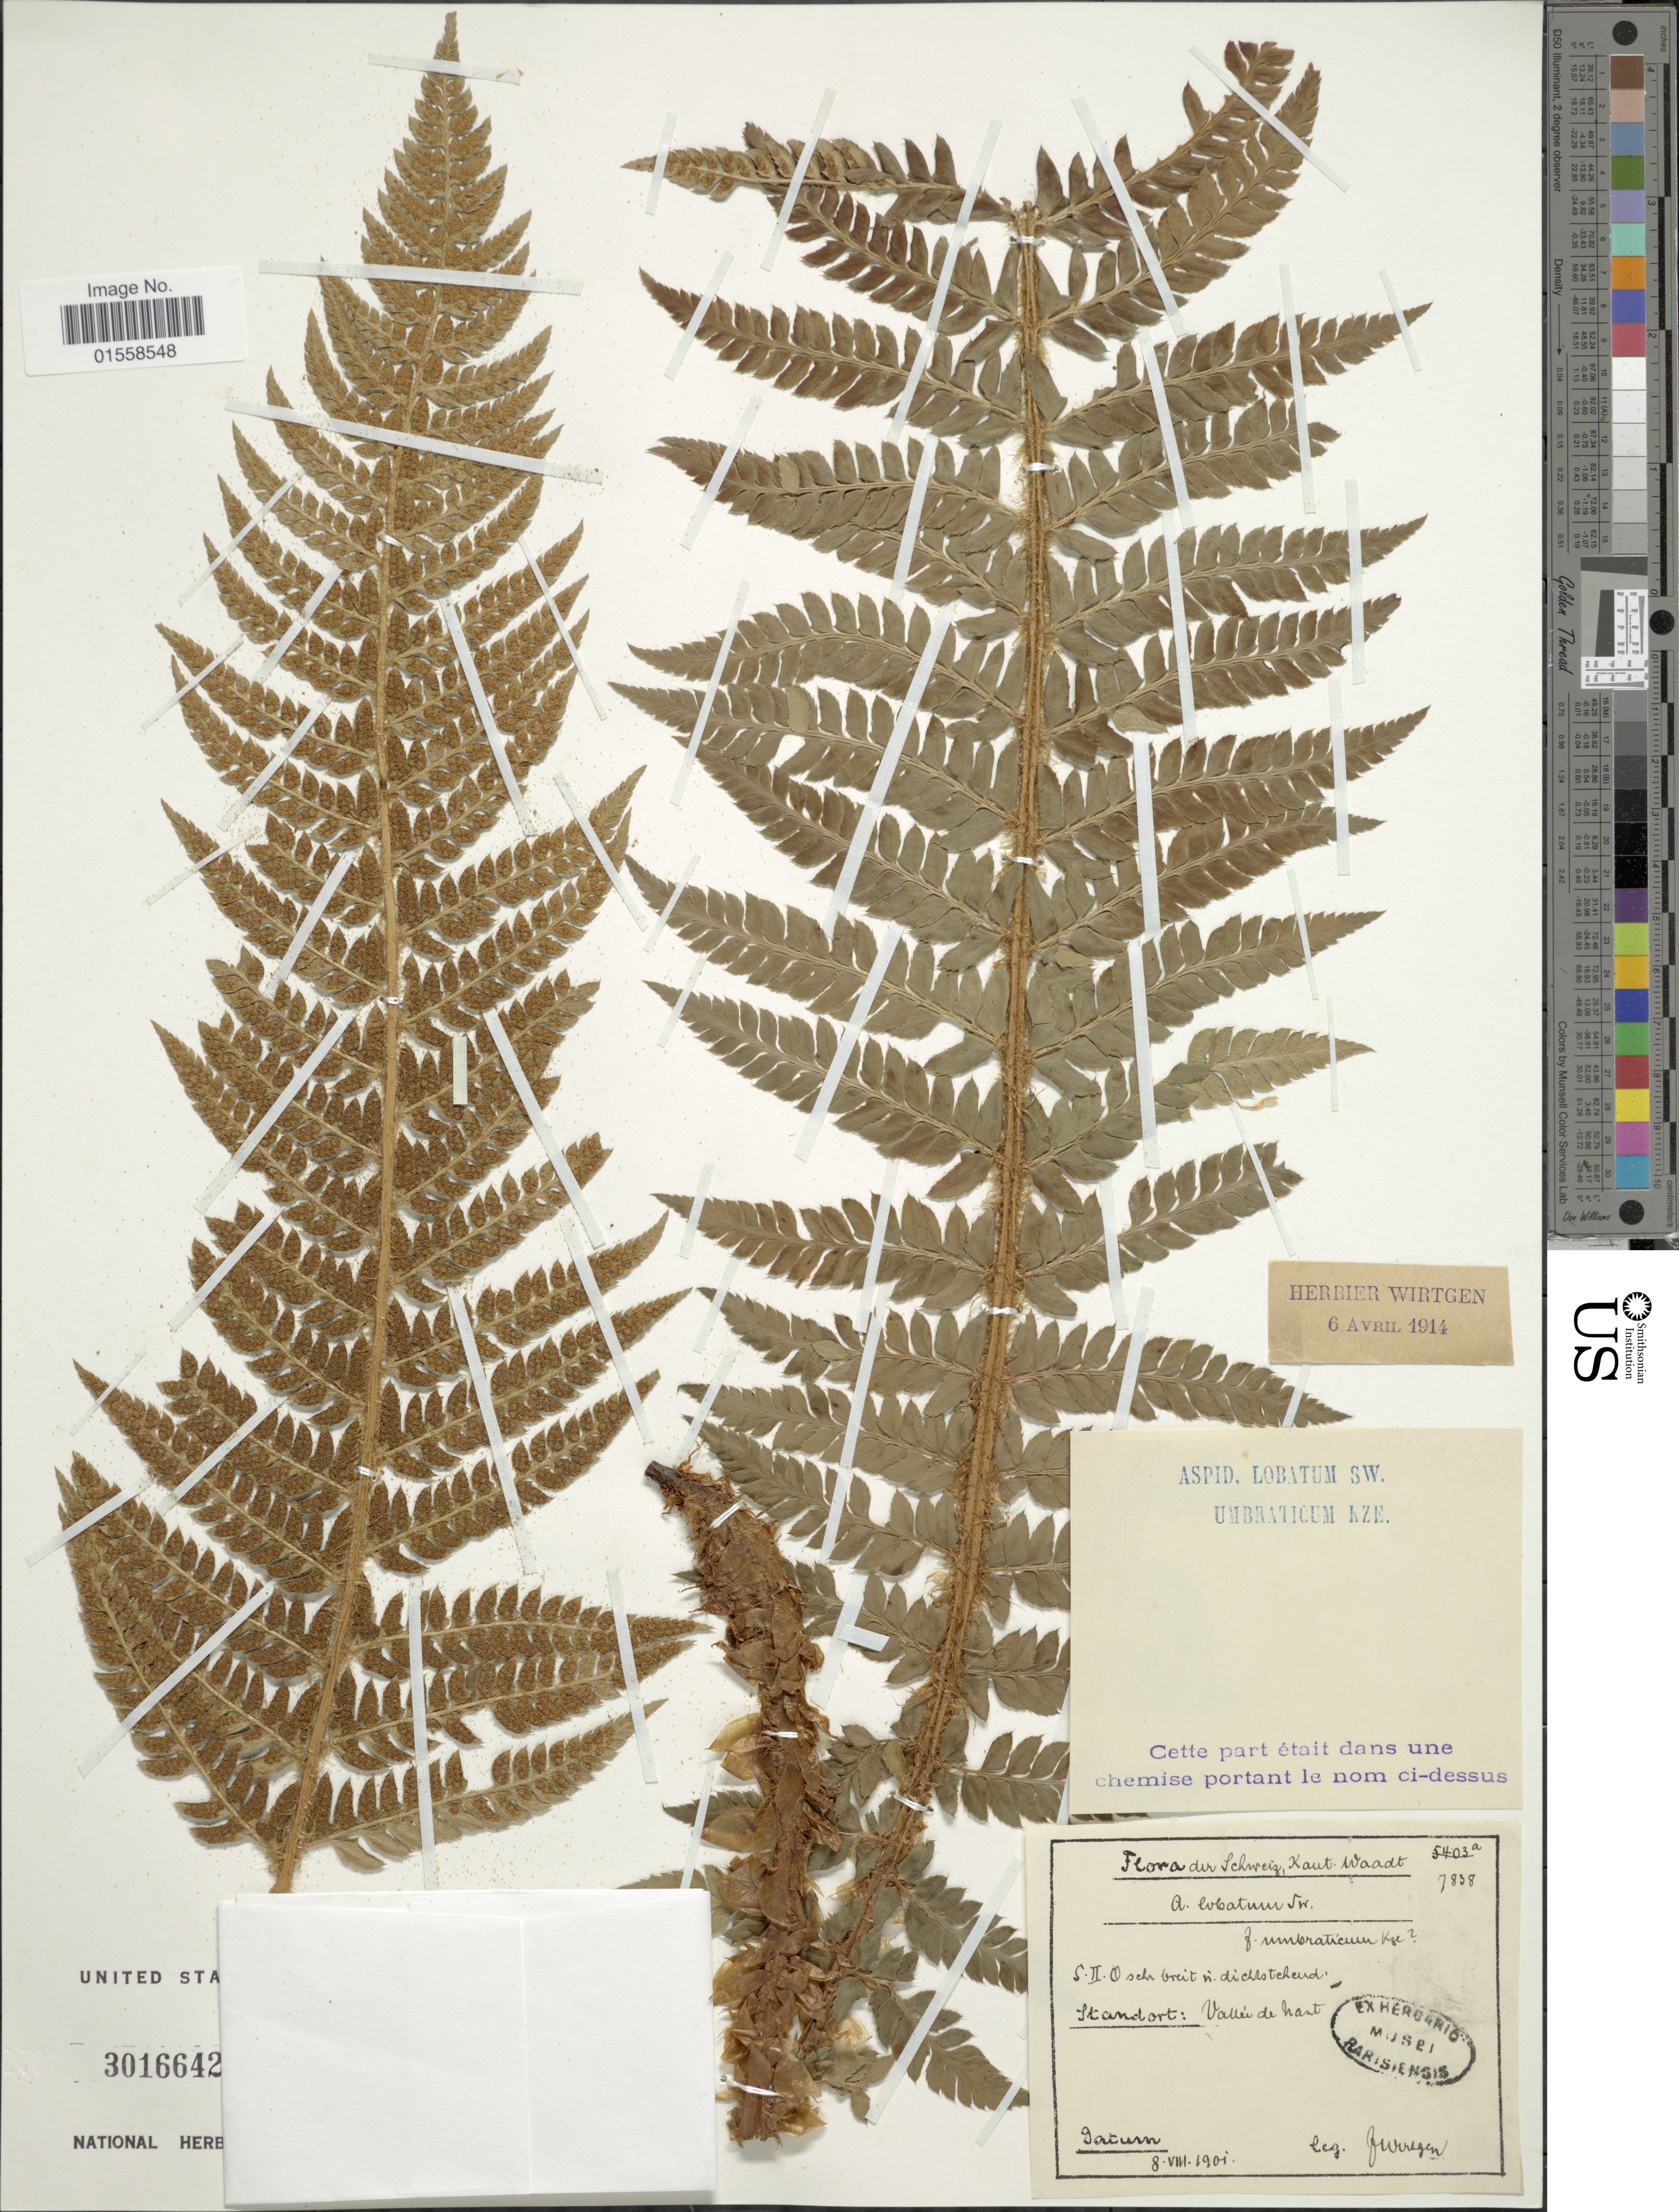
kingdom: Plantae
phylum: Tracheophyta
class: Polypodiopsida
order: Polypodiales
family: Dryopteridaceae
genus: Polystichum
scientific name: Polystichum aculeatum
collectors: Wirtgen, --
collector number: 7838*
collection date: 1901-08-08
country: Switzerland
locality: Schweiz, Kant. Waadt. Vallee de Nant.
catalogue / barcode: US 3016642